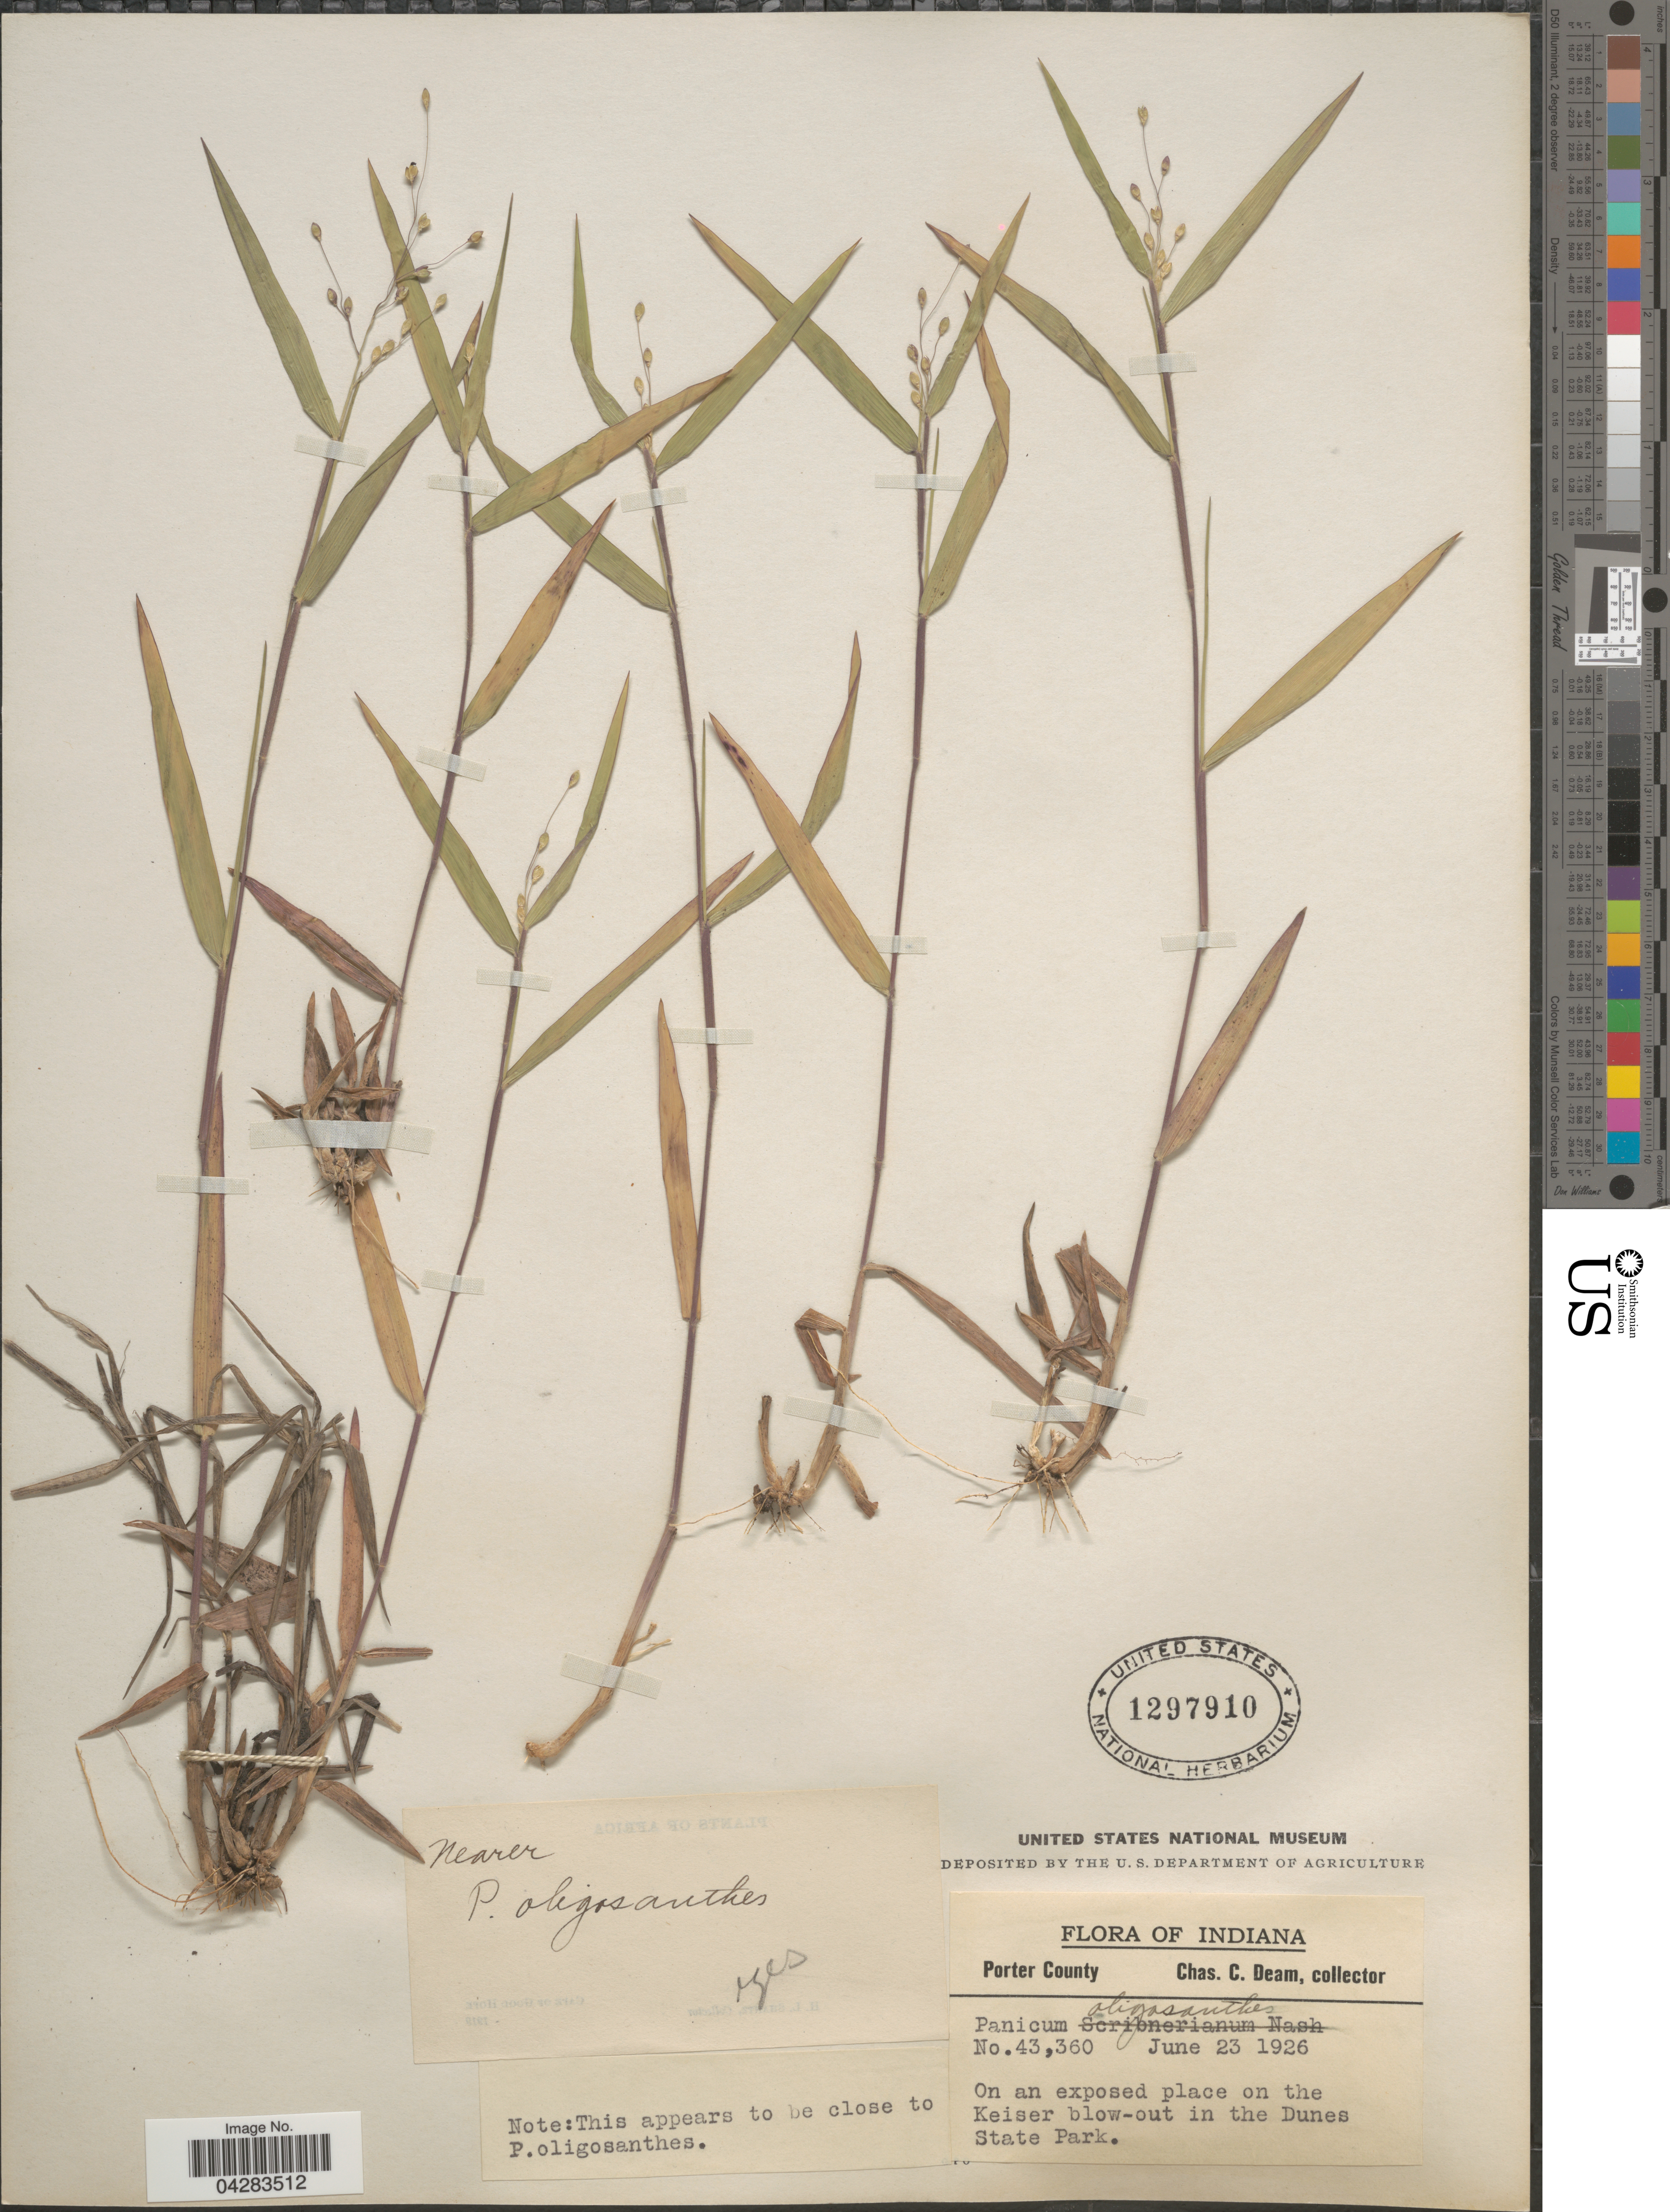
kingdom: Plantae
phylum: Tracheophyta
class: Liliopsida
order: Poales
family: Poaceae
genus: Dichanthelium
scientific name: Dichanthelium oligosanthes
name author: (Schult.) Gould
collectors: C. C. Deam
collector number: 43360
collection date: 1926-06-23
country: United States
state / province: Indiana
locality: Porter County. On an exposed place on the Keiser blow-out in the Dunes State Park.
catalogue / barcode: US 1297910